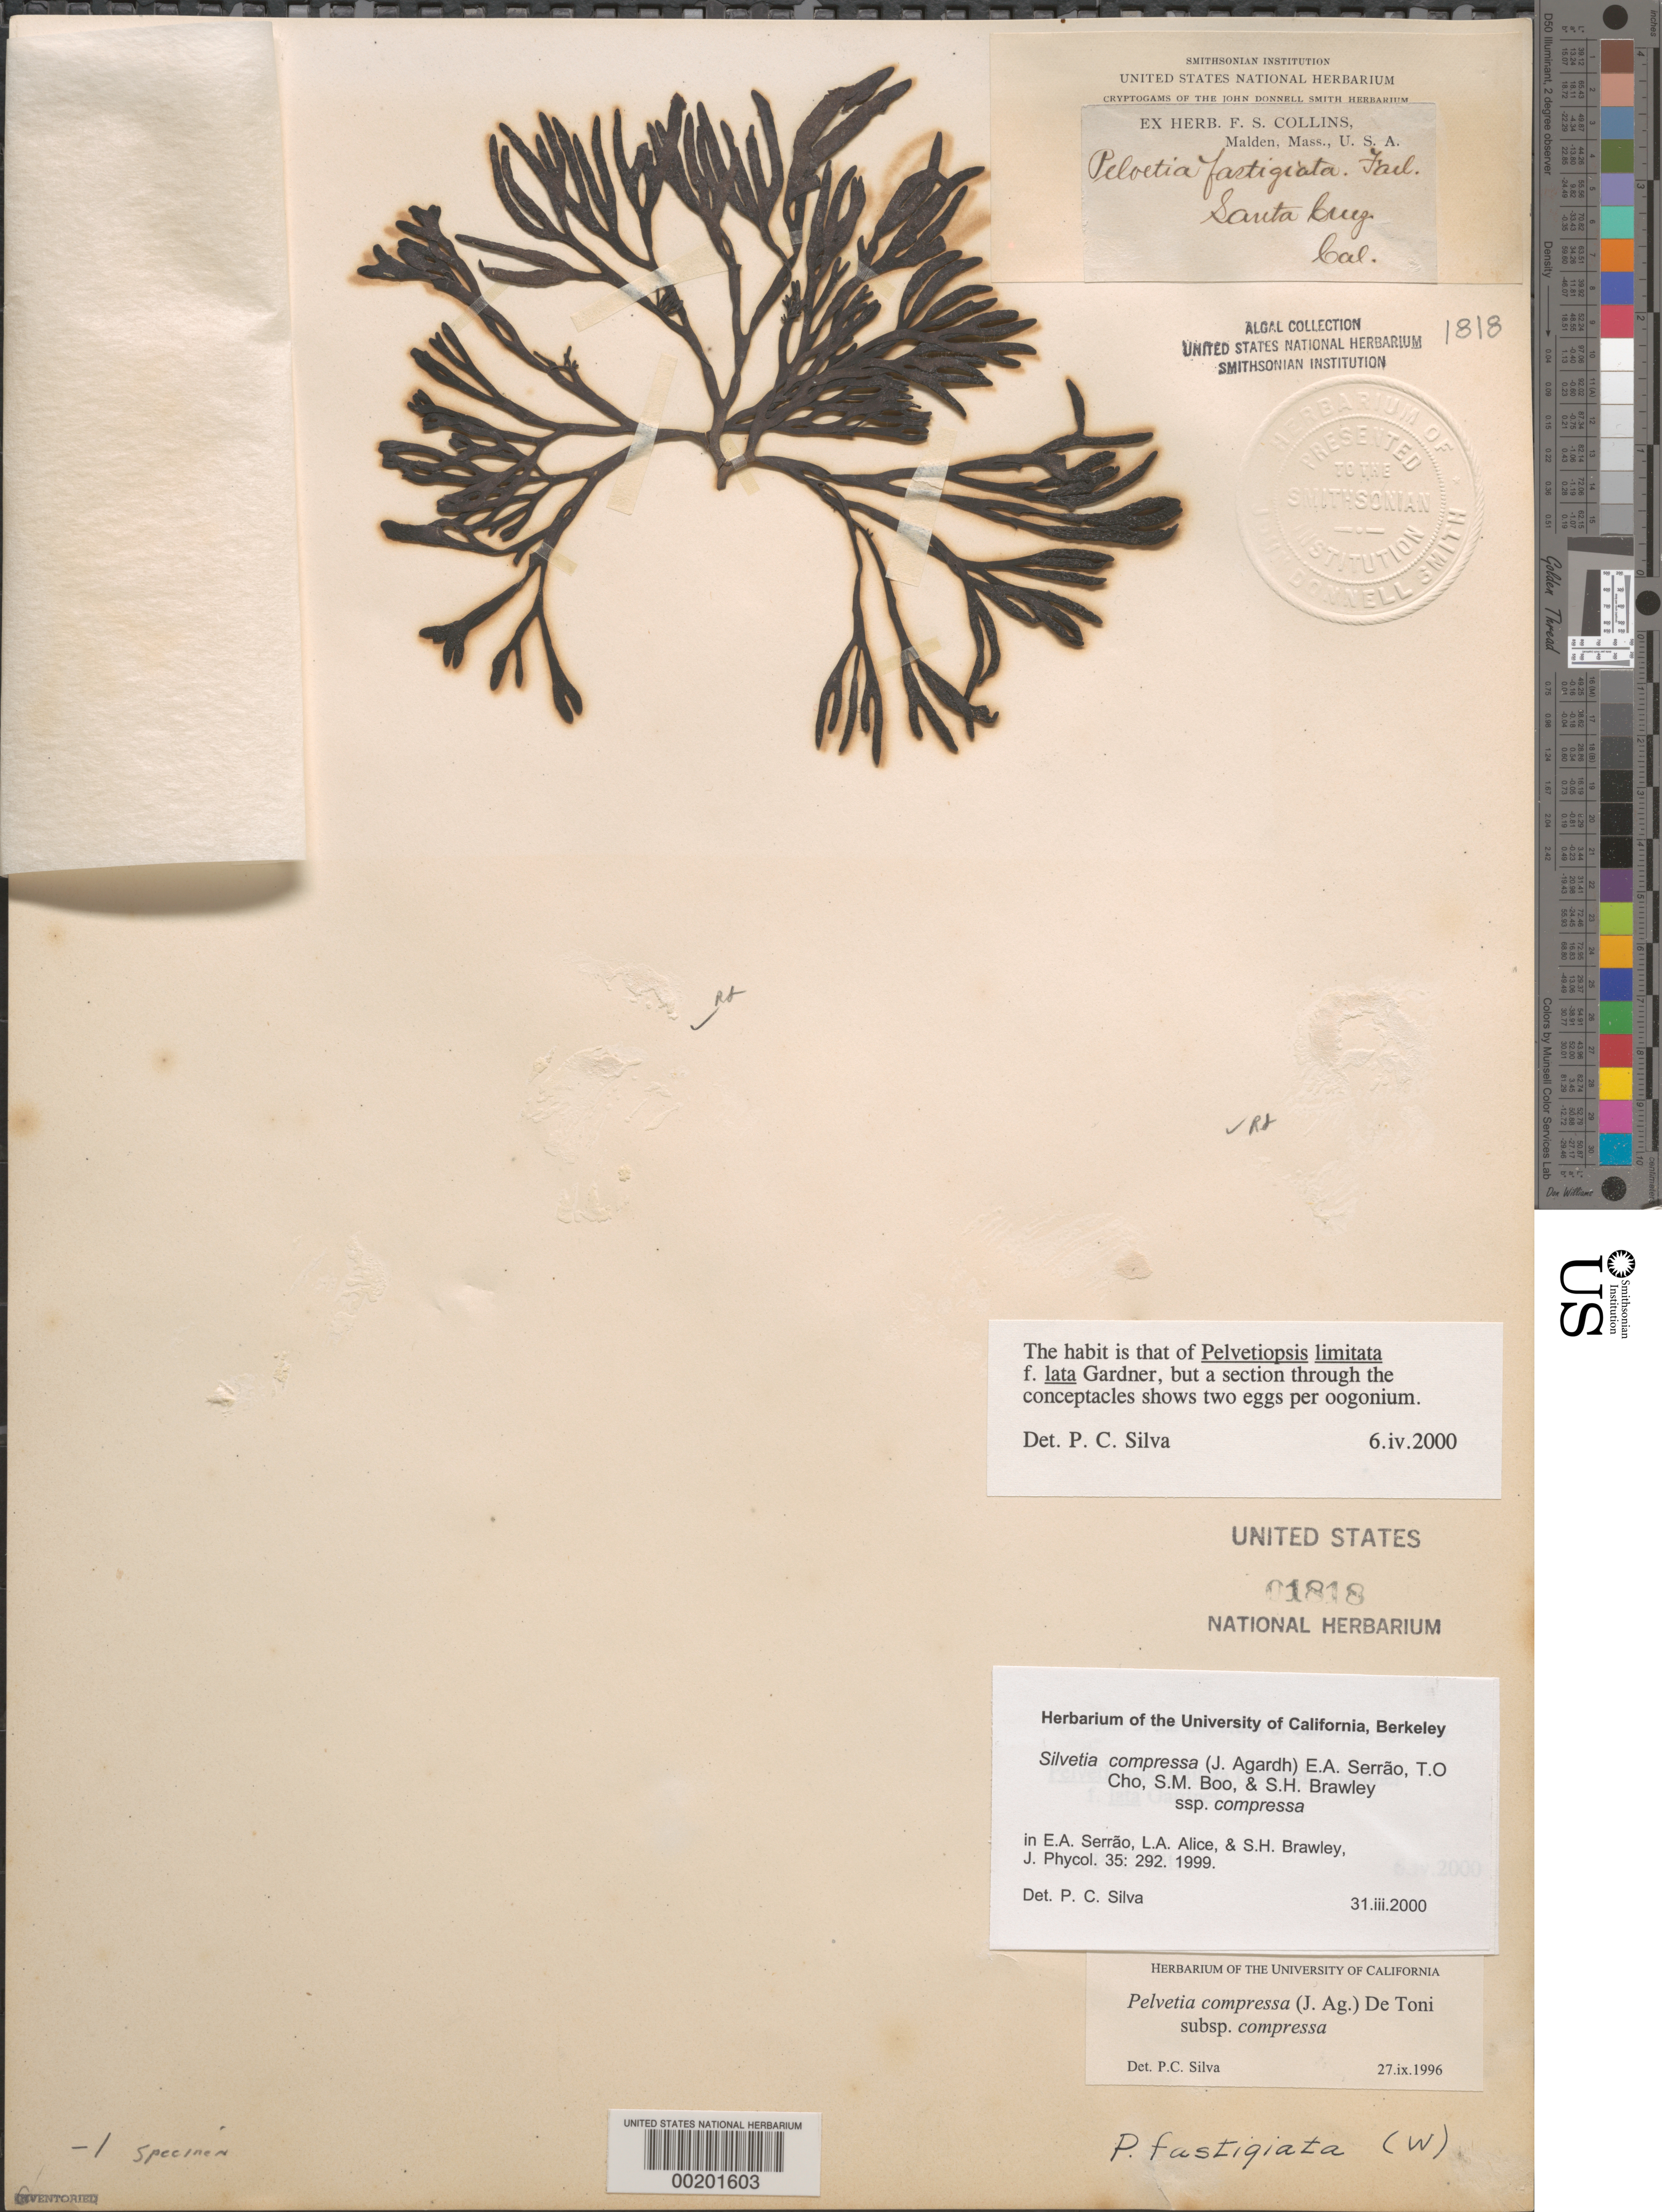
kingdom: Chromista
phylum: Ochrophyta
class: Phaeophyceae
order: Fucales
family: Fucaceae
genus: Silvetia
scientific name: Silvetia compressa subsp. compressa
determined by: Silva, P. C.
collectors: F. Collins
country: United States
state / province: California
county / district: Santa Cruz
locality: Santa Cruz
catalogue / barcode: US 1818